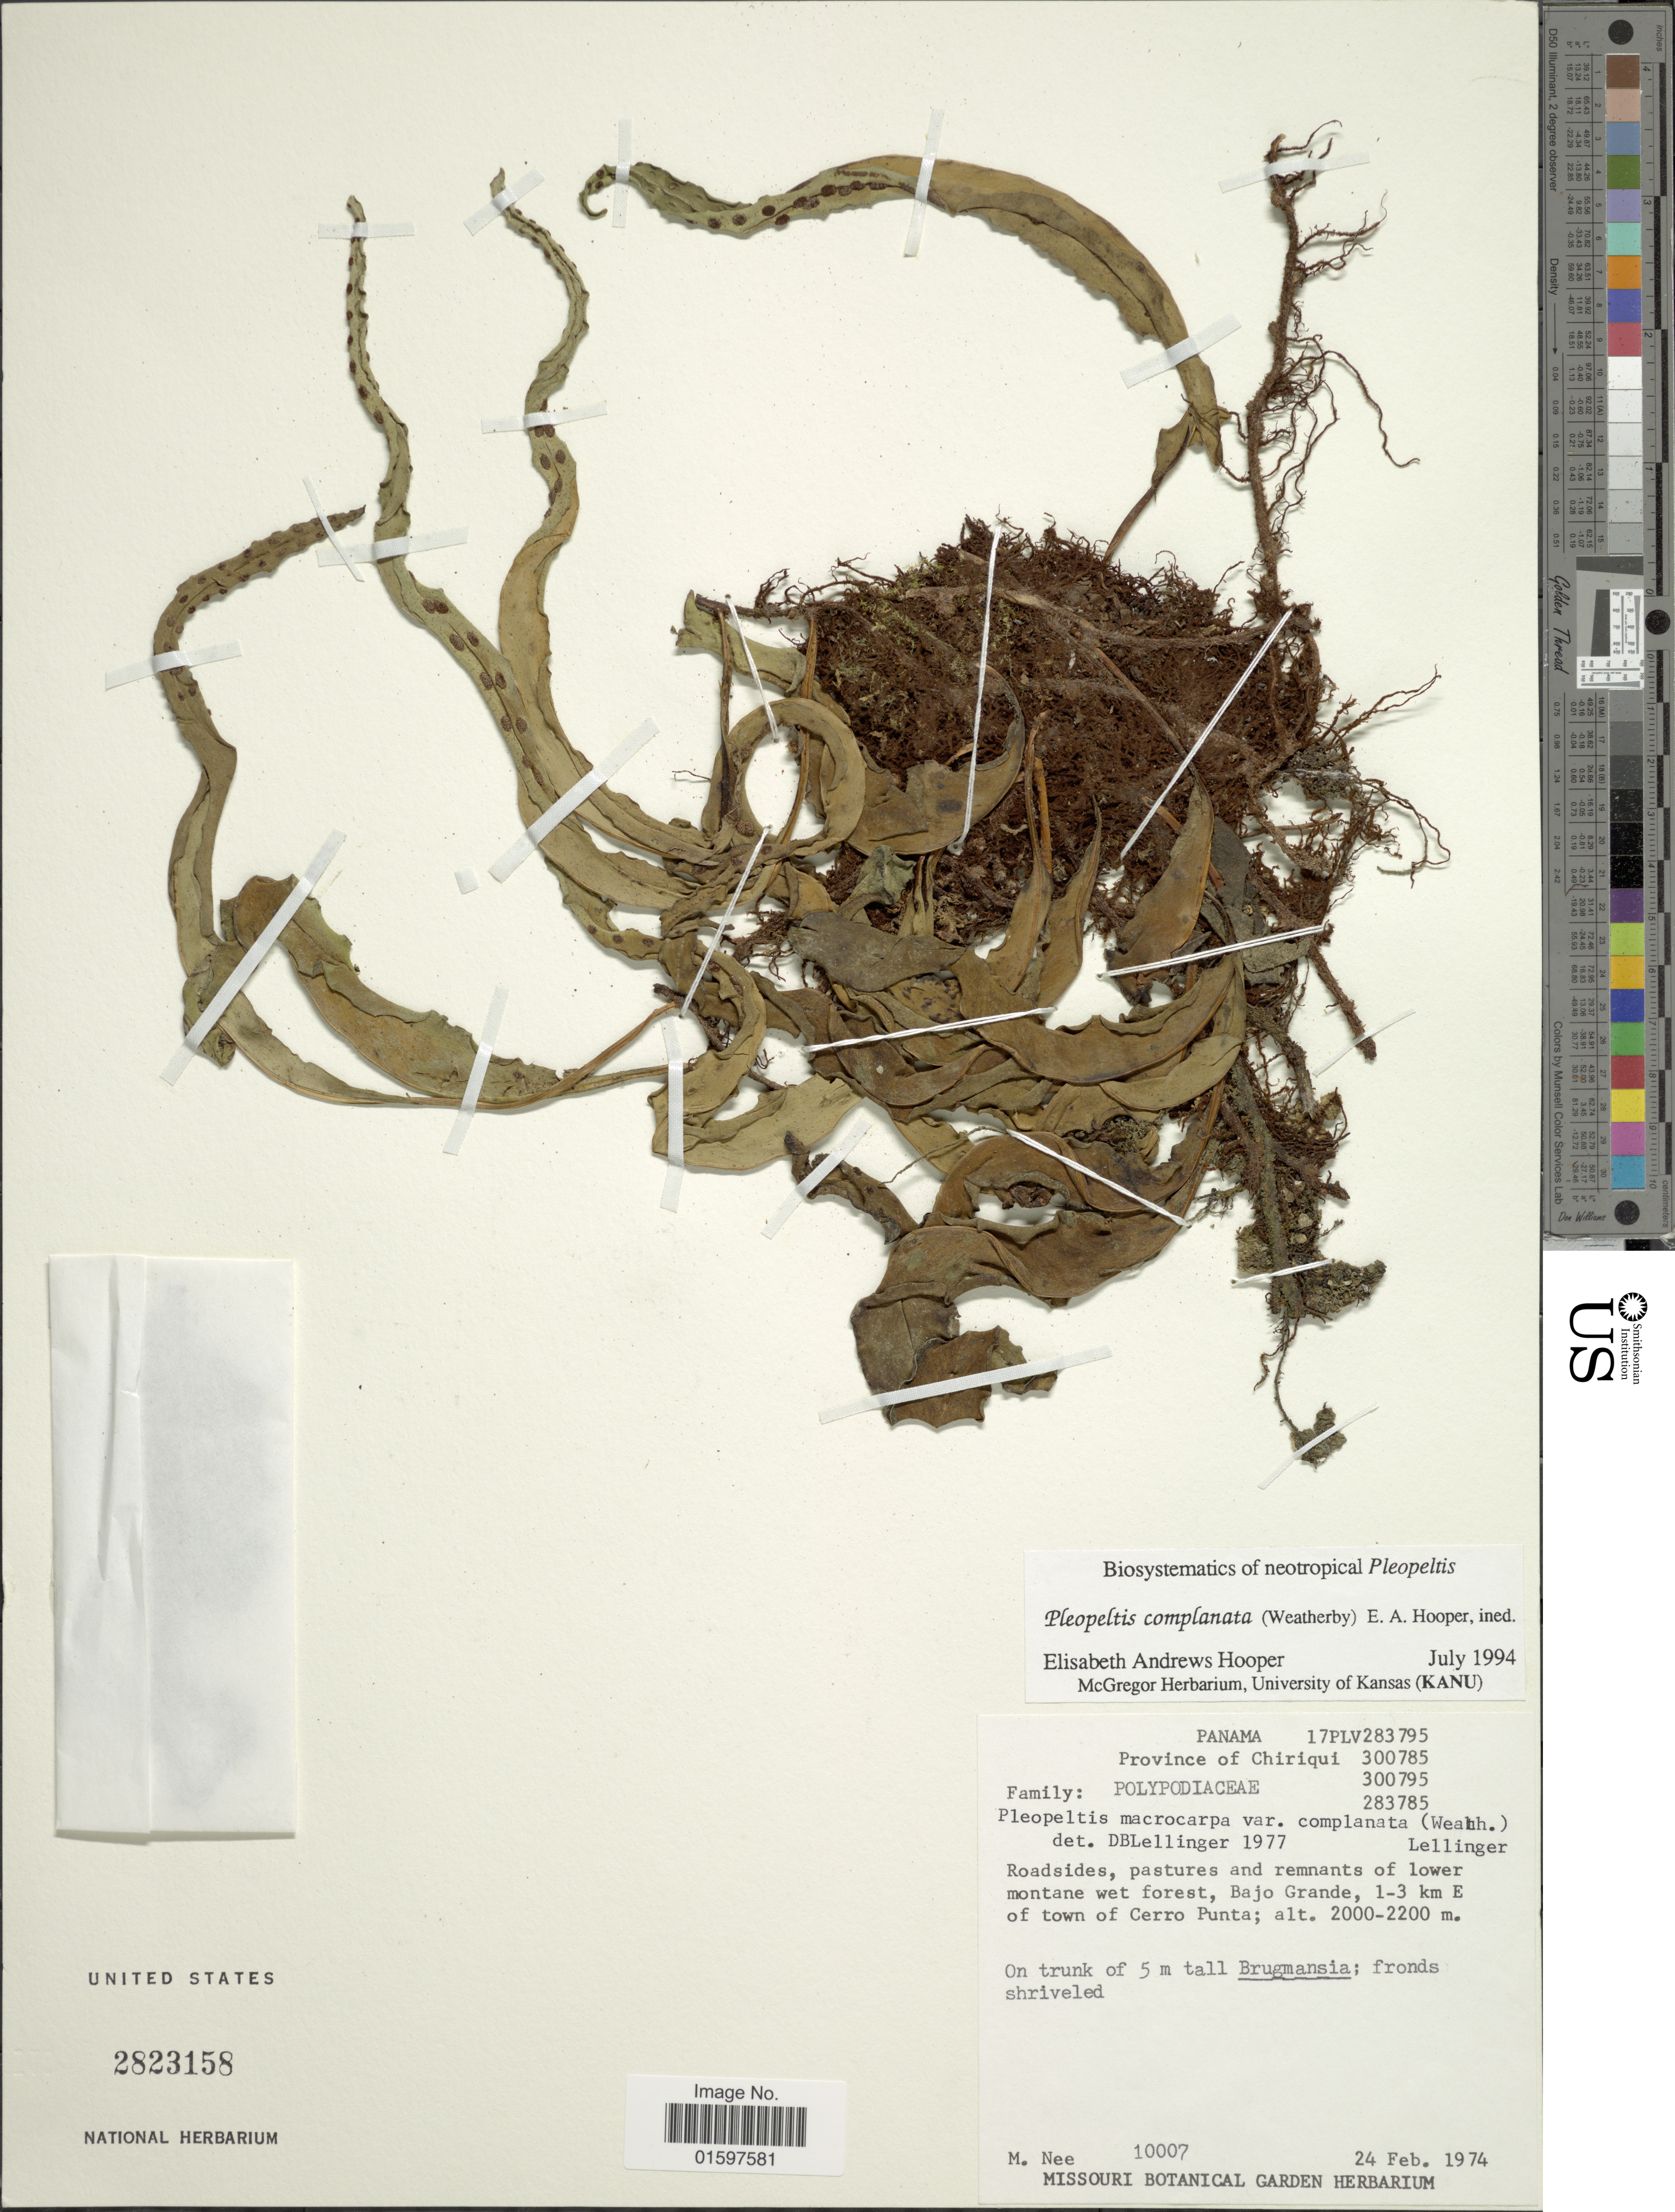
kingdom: Plantae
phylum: Tracheophyta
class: Polypodiopsida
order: Polypodiales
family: Polypodiaceae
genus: Pleopeltis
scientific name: Pleopeltis macrocarpa var. complanata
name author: (Weath.) Lellinger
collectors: M. Nee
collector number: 10007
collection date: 1974-02-24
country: Panama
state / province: Chiriqui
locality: Roadsides, pastures and remnants of lower montane wet forest, Bajo Grande, 1-3 km E of town of Cerro Punta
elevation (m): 2000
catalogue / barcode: US 2823158